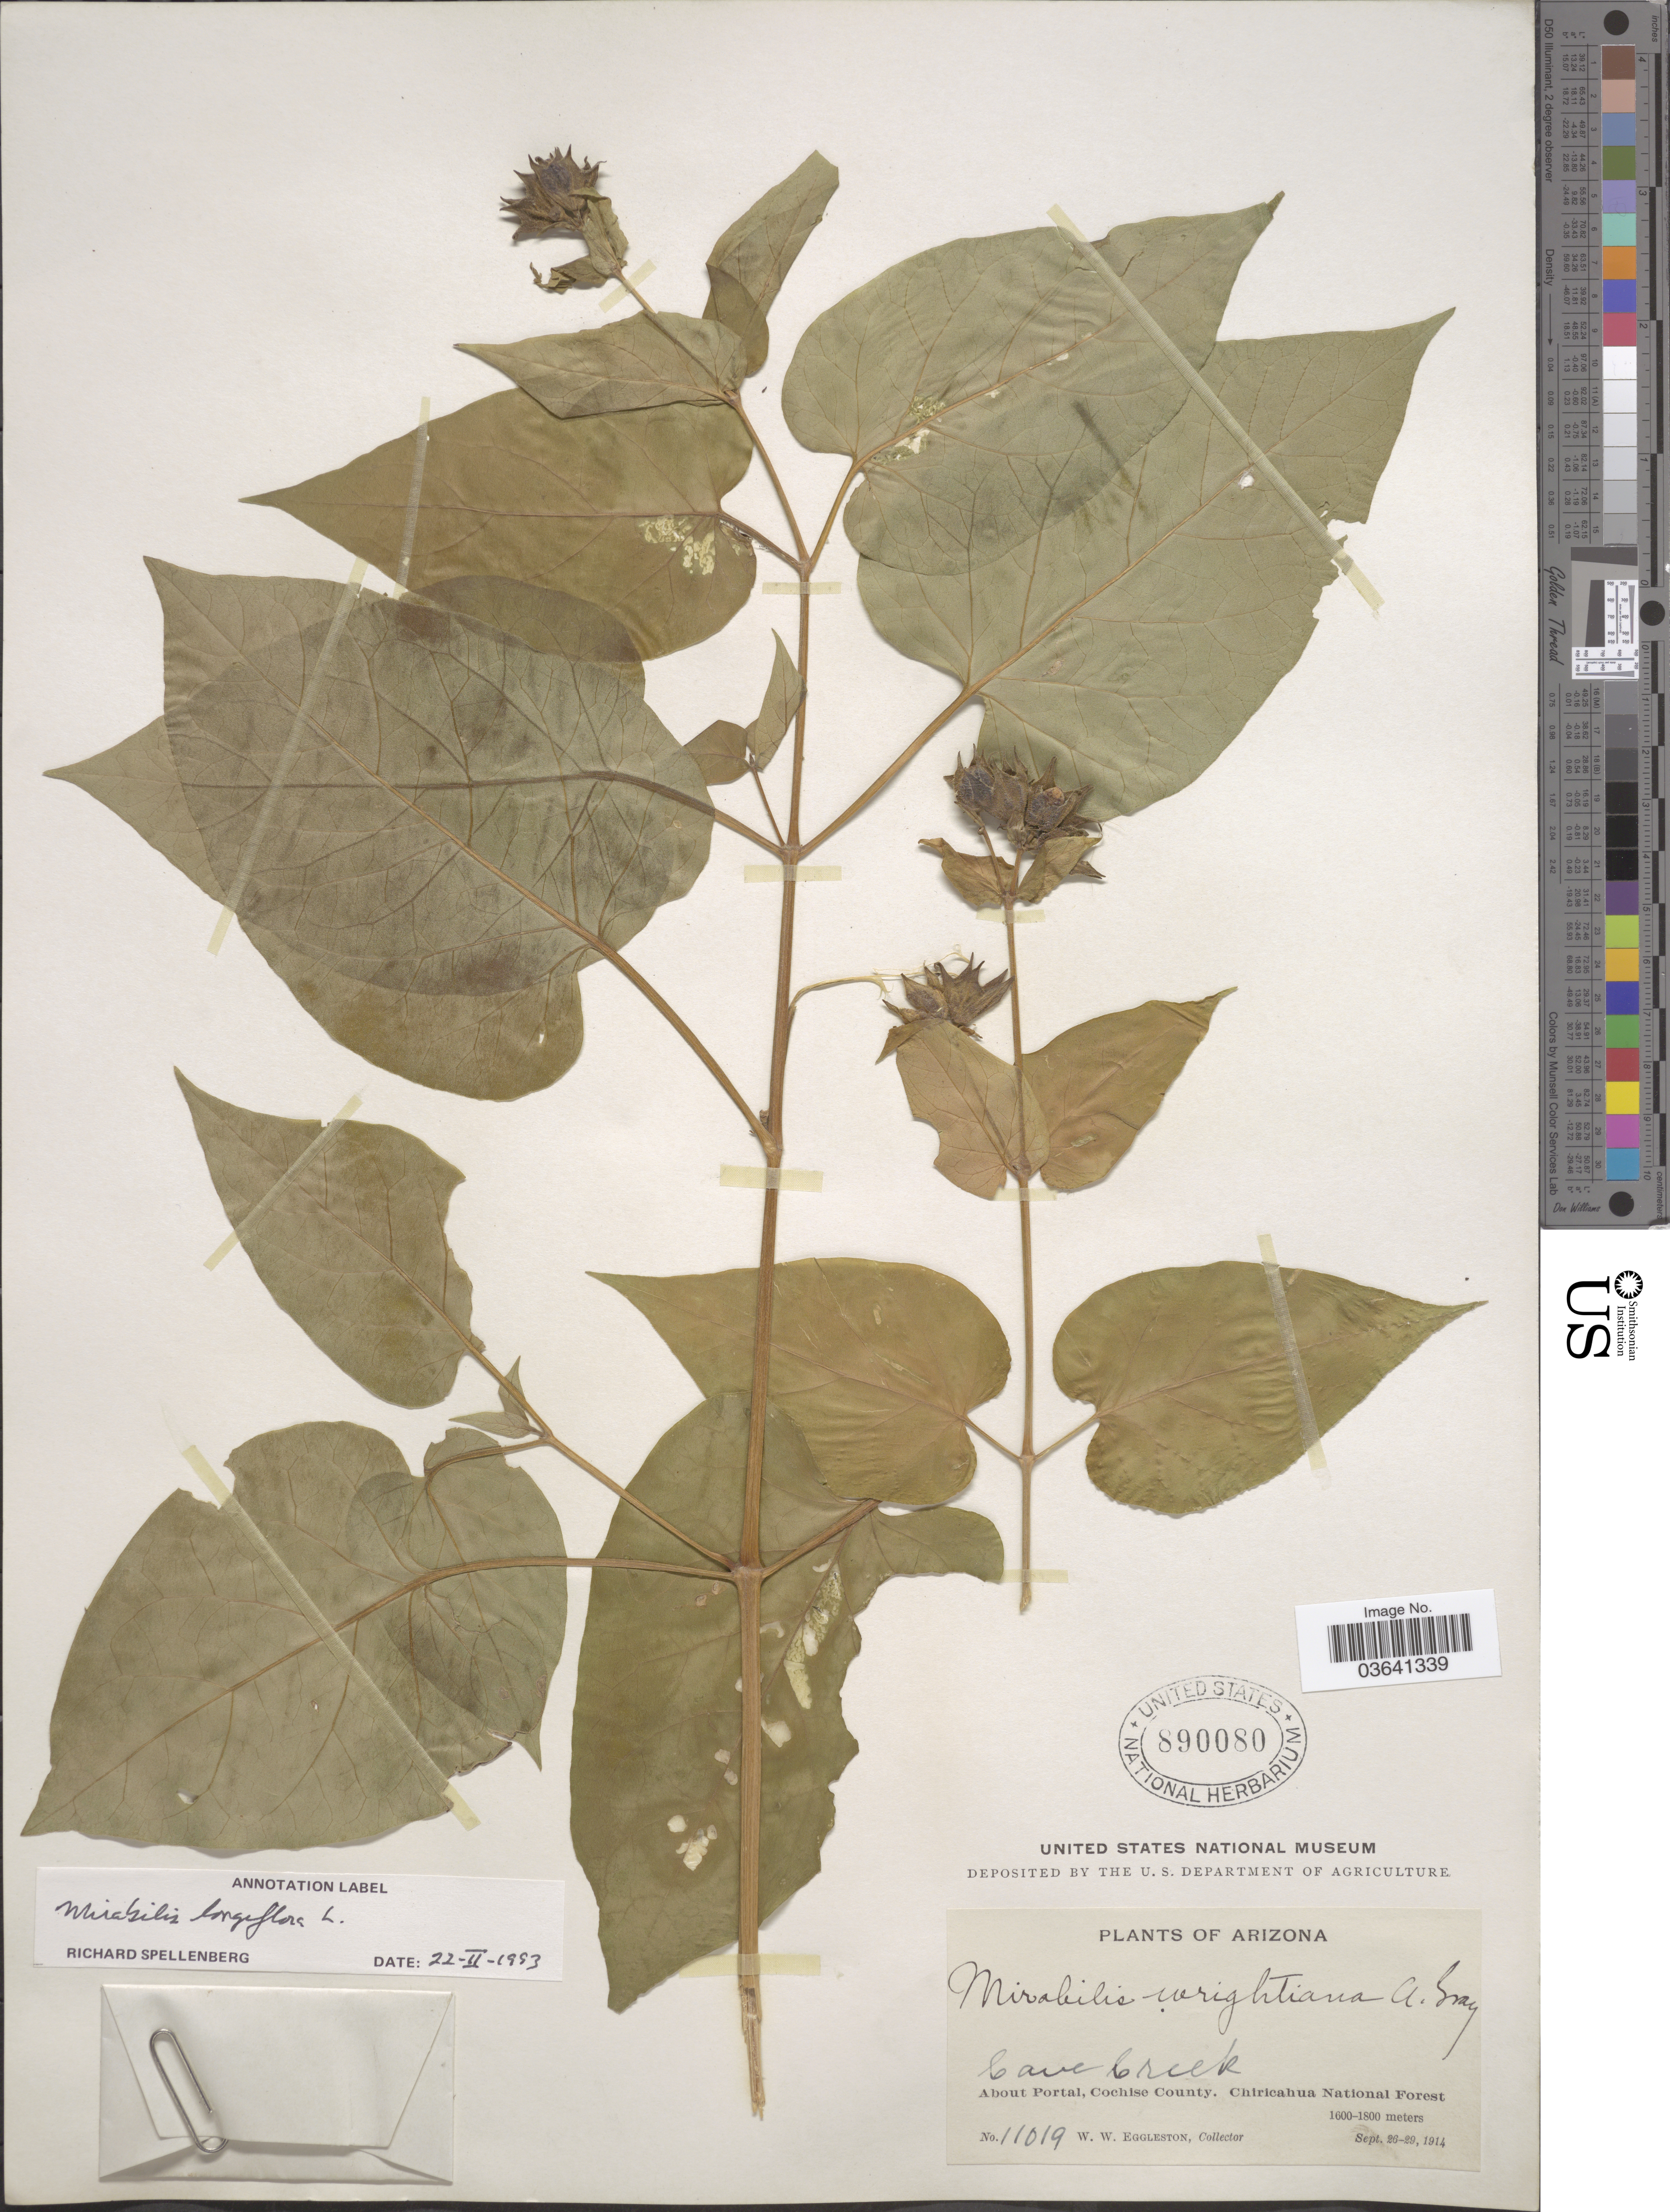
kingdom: Plantae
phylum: Tracheophyta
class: Magnoliopsida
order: Caryophyllales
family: Nyctaginaceae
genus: Mirabilis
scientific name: Mirabilis wrightiana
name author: A. Gray & Britton ex Kearney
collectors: W. W. Eggleston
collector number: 11019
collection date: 1914-09-26/1914-09-29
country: United States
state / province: Arizona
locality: Cave Creek. About Portal, Cochise County. Chiricahua National Forest.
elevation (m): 1600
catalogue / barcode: US 890080